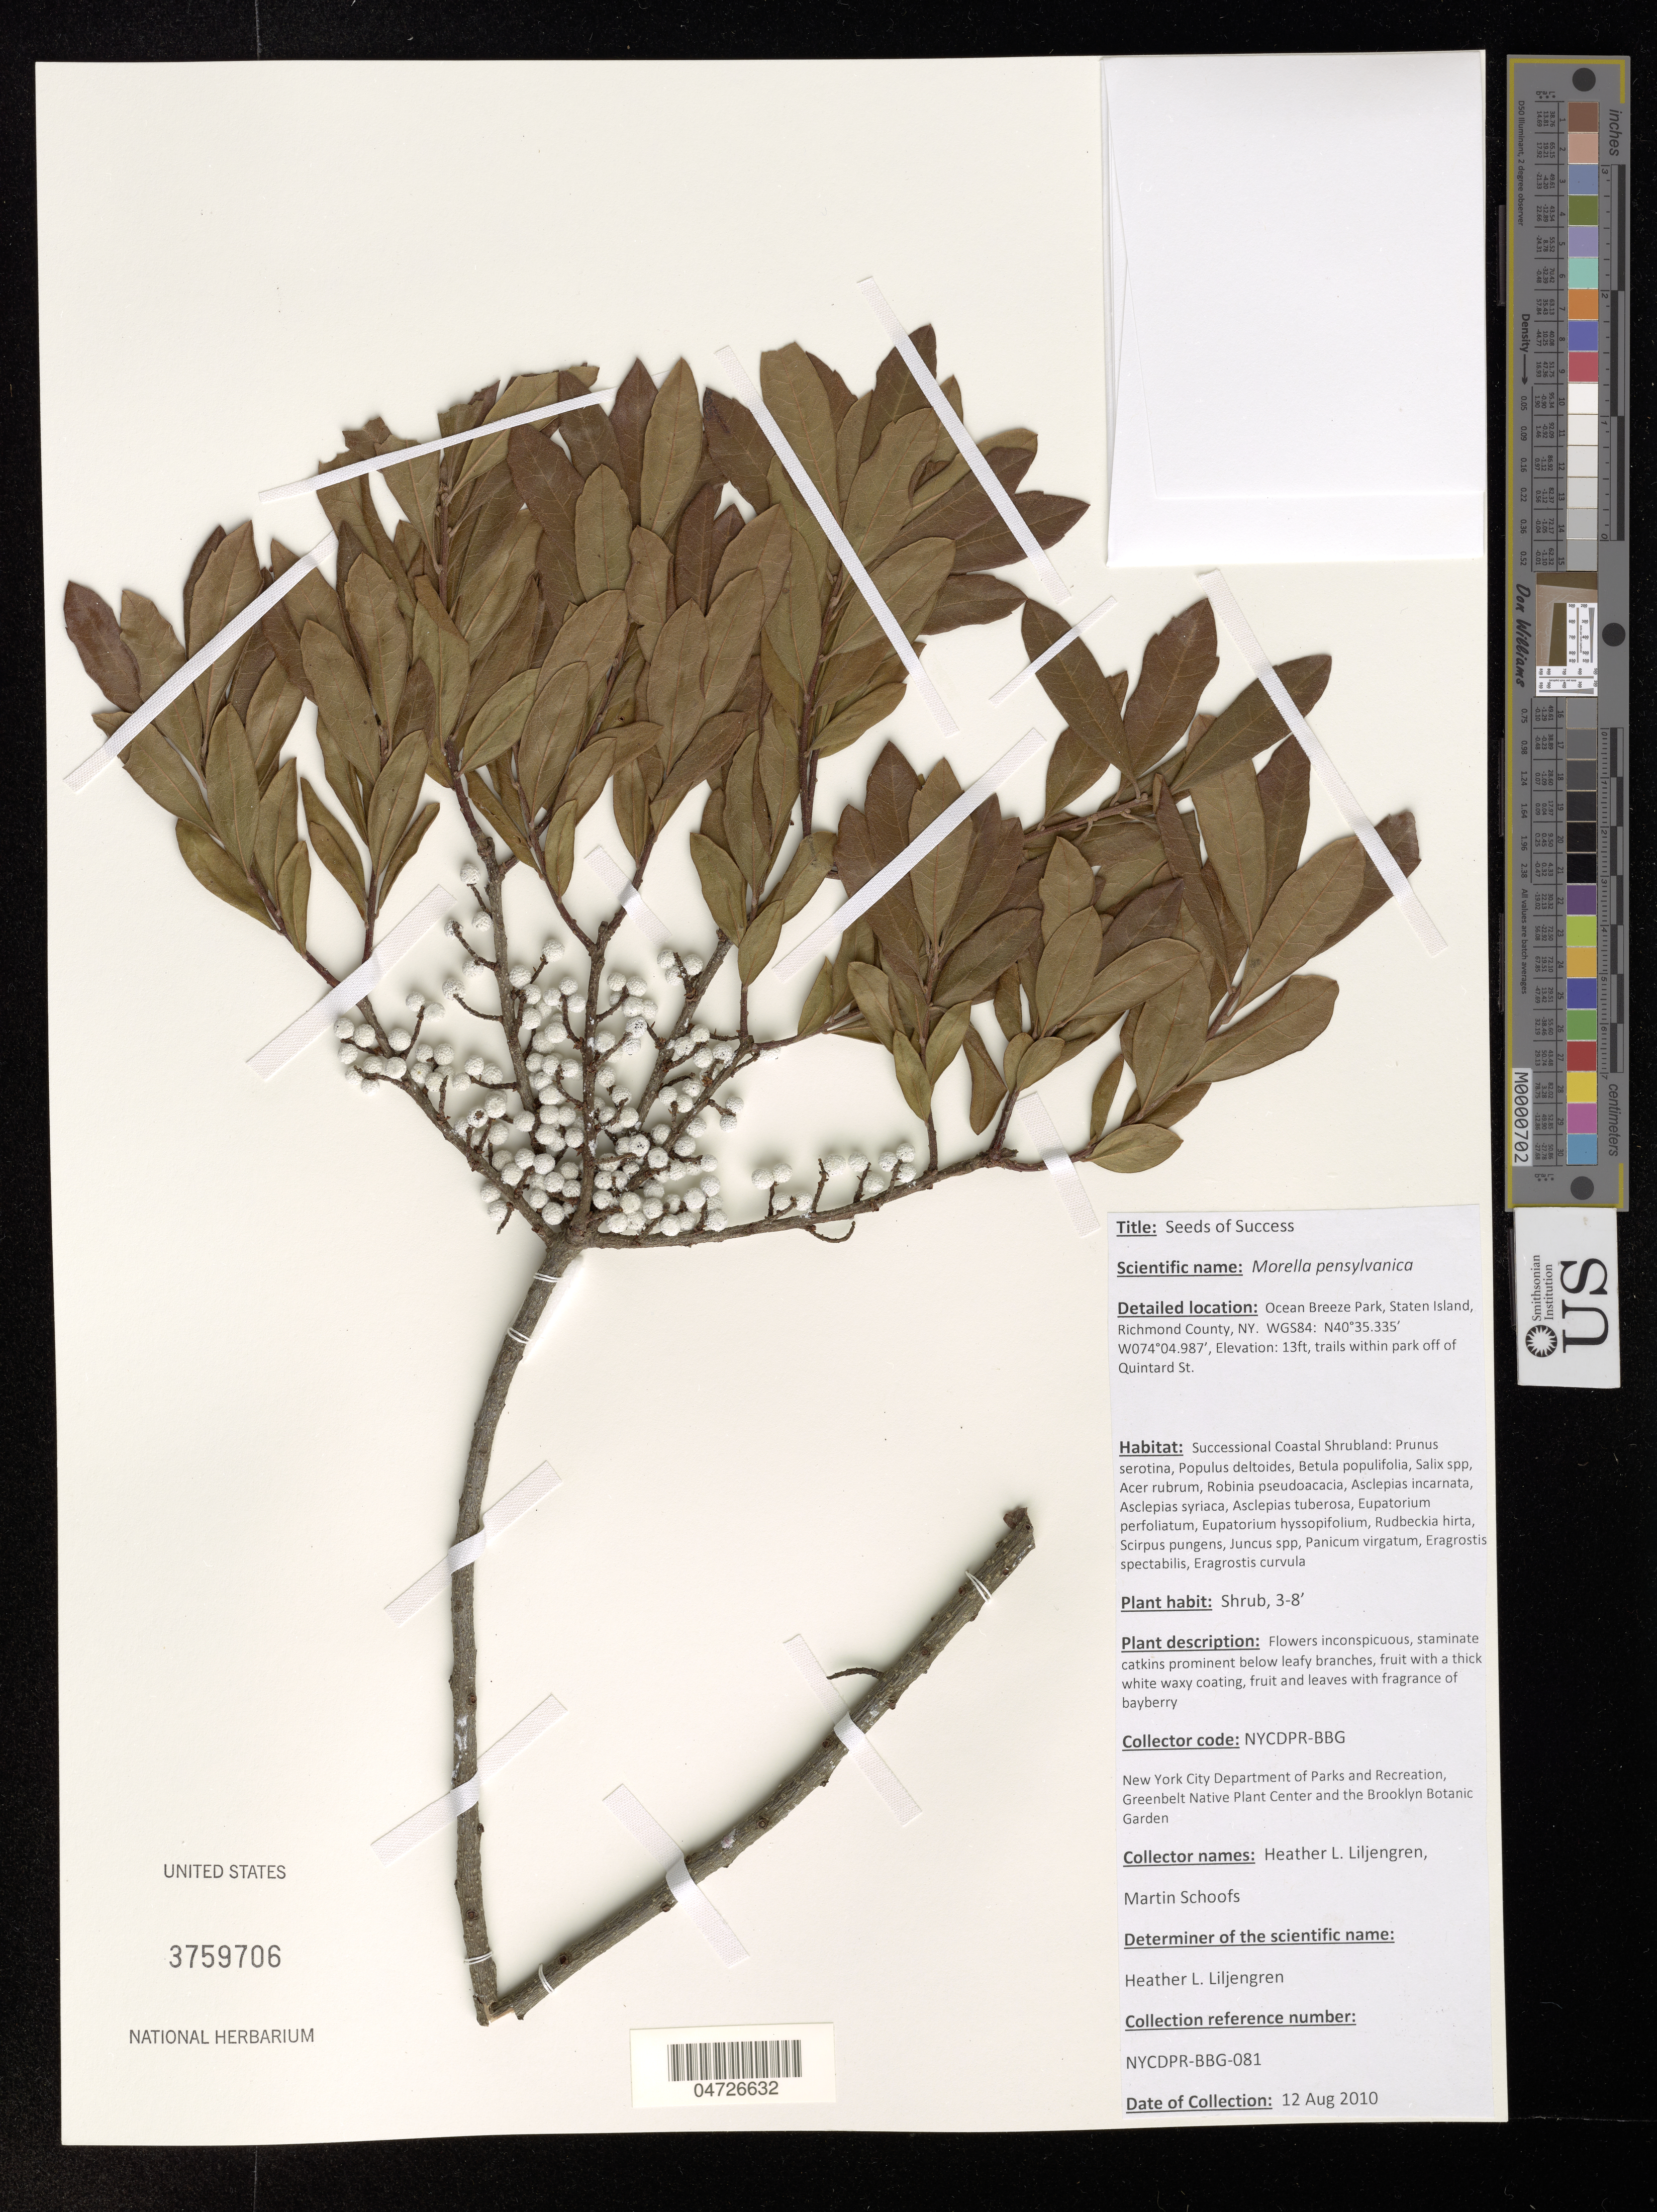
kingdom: Plantae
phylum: Tracheophyta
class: Magnoliopsida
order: Fagales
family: Myricaceae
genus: Morella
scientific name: Morella pensylvanica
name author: (Mirb.) Kartesz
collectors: H. Liljengren & M. Schoofs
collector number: NYCDPR-BBG-081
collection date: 2010-08-12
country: United States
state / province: New York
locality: Ocean Breeze Park, Staten Island, Richmond County. Trail within park off of Quintard St.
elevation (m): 4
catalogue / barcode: US 3759706